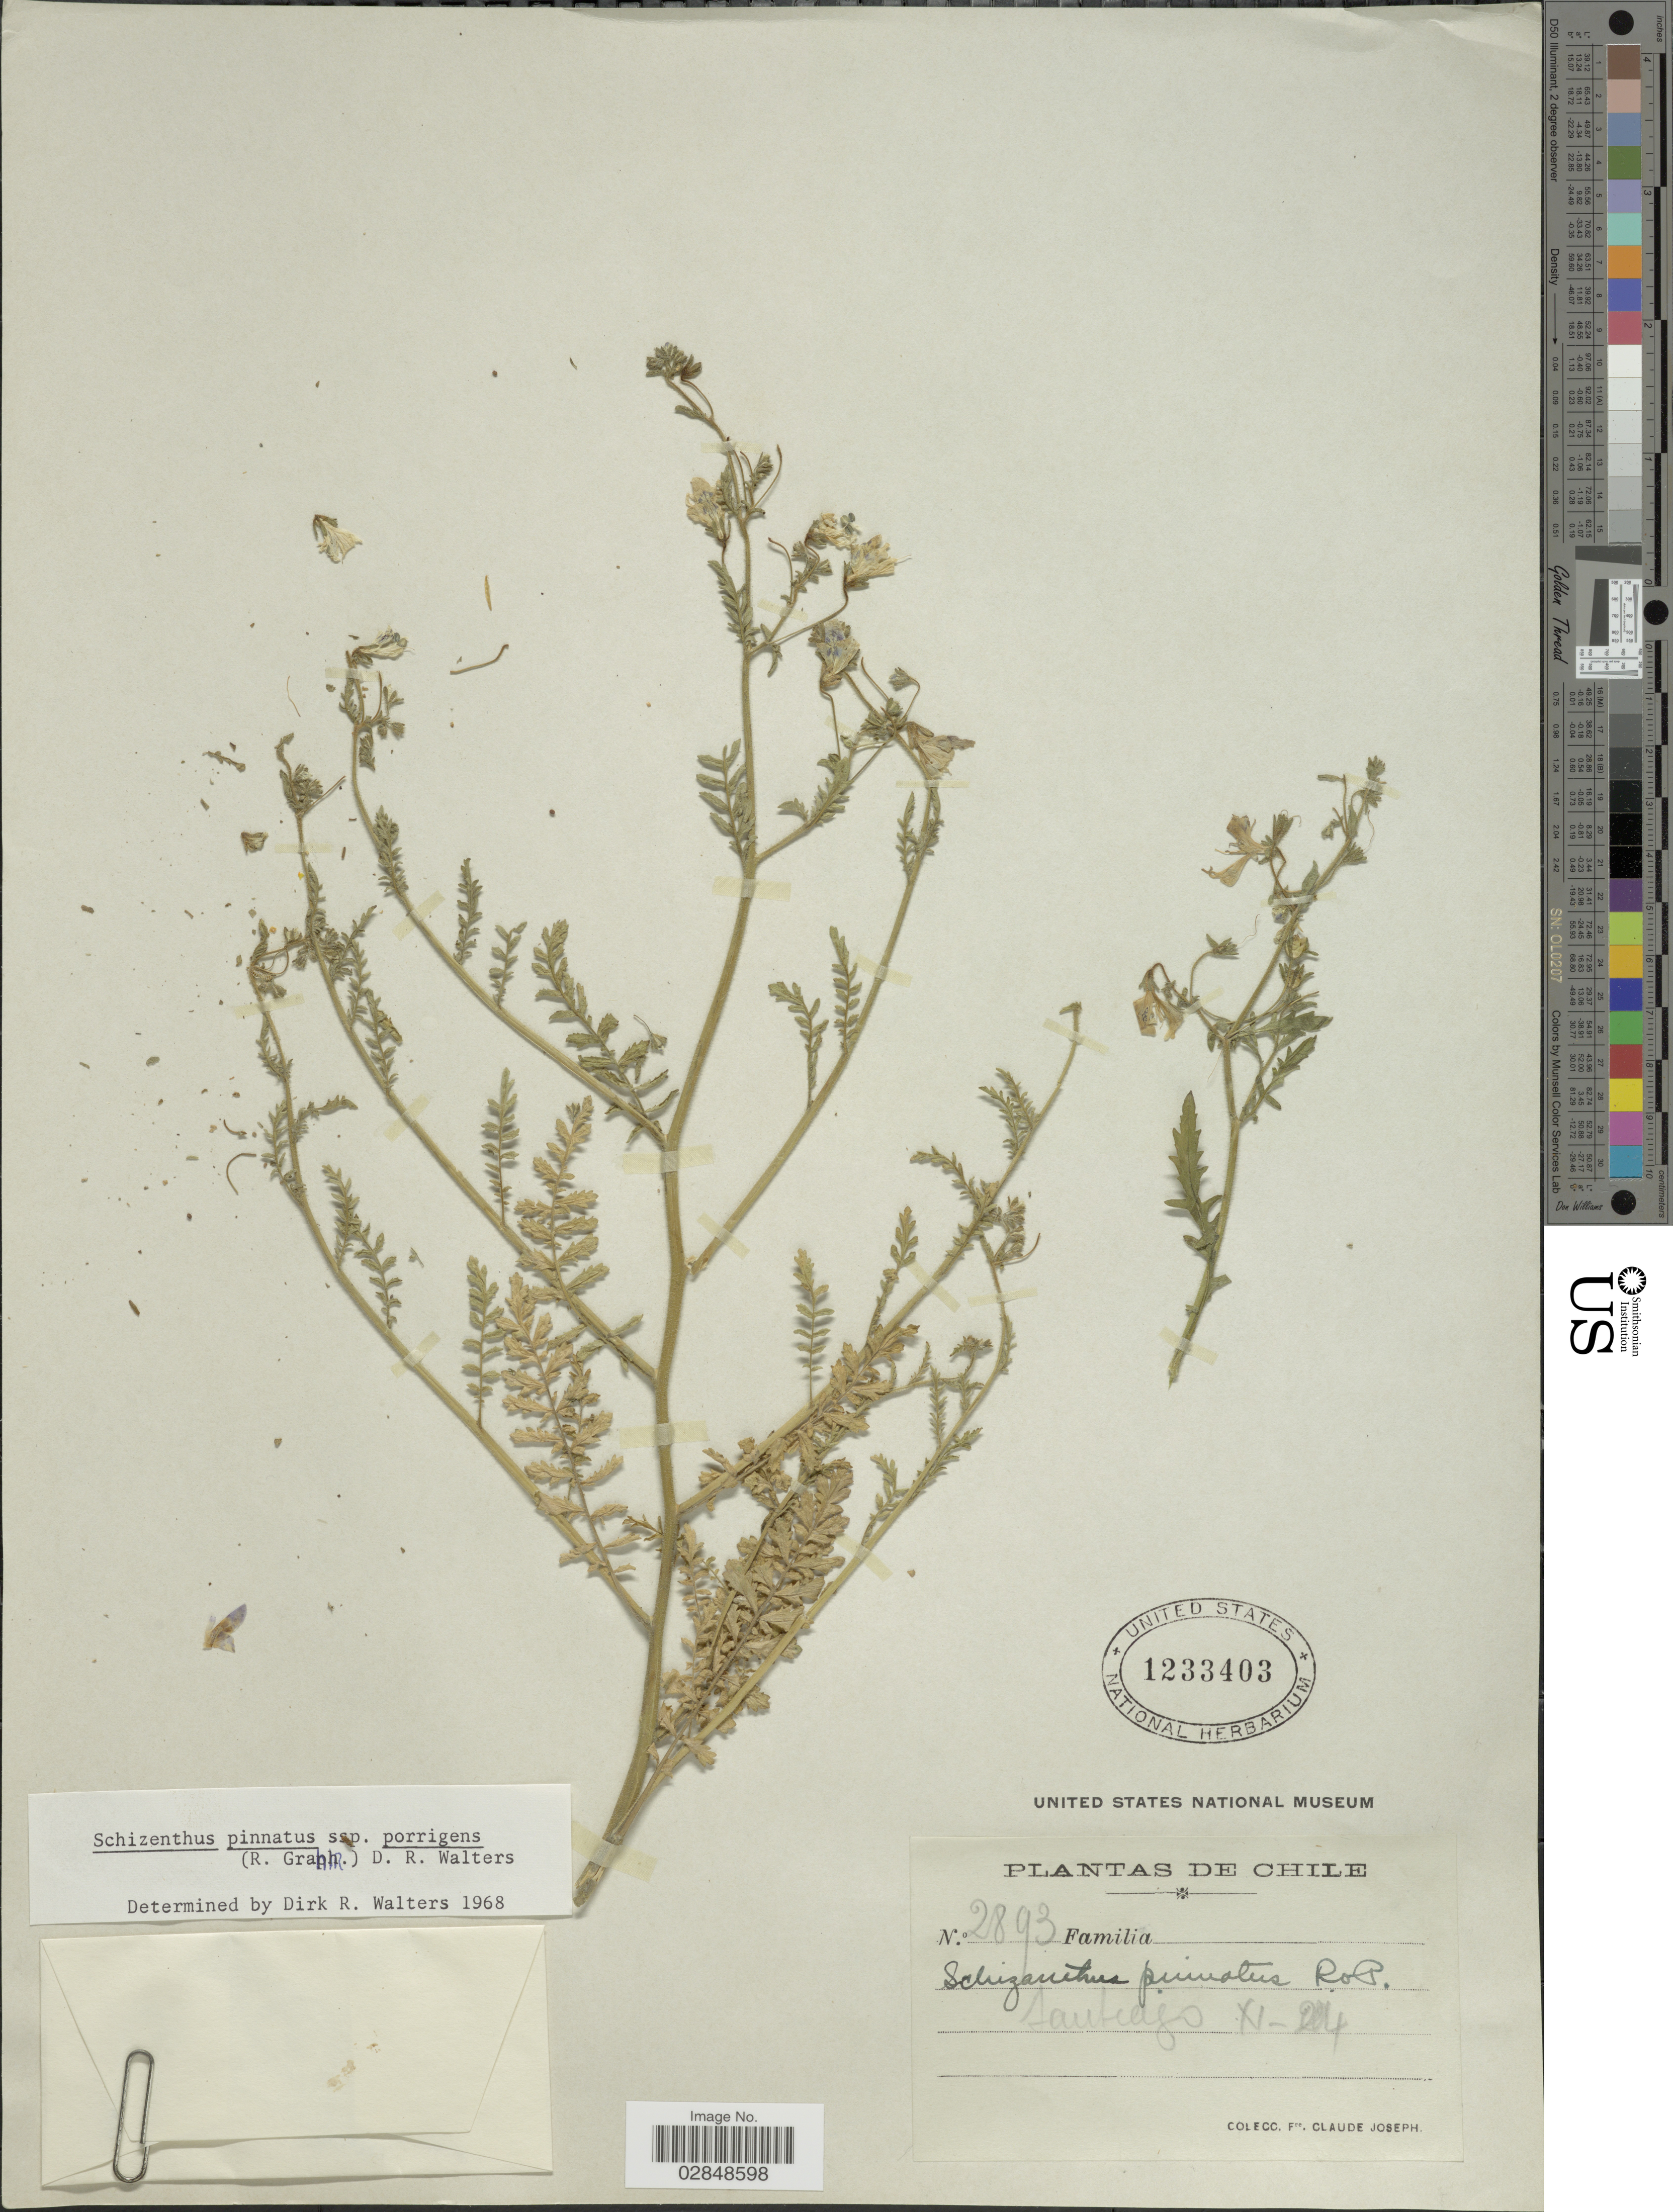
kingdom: Plantae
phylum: Tracheophyta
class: Magnoliopsida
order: Solanales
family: Solanaceae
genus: Schizanthus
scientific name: Schizanthus porrigens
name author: Graham ex Hook.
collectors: Bro. Claude-Joseph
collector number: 2893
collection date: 1904-11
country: Chile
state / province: Región Metropolitana (RM)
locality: Santiago.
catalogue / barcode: US 1233403